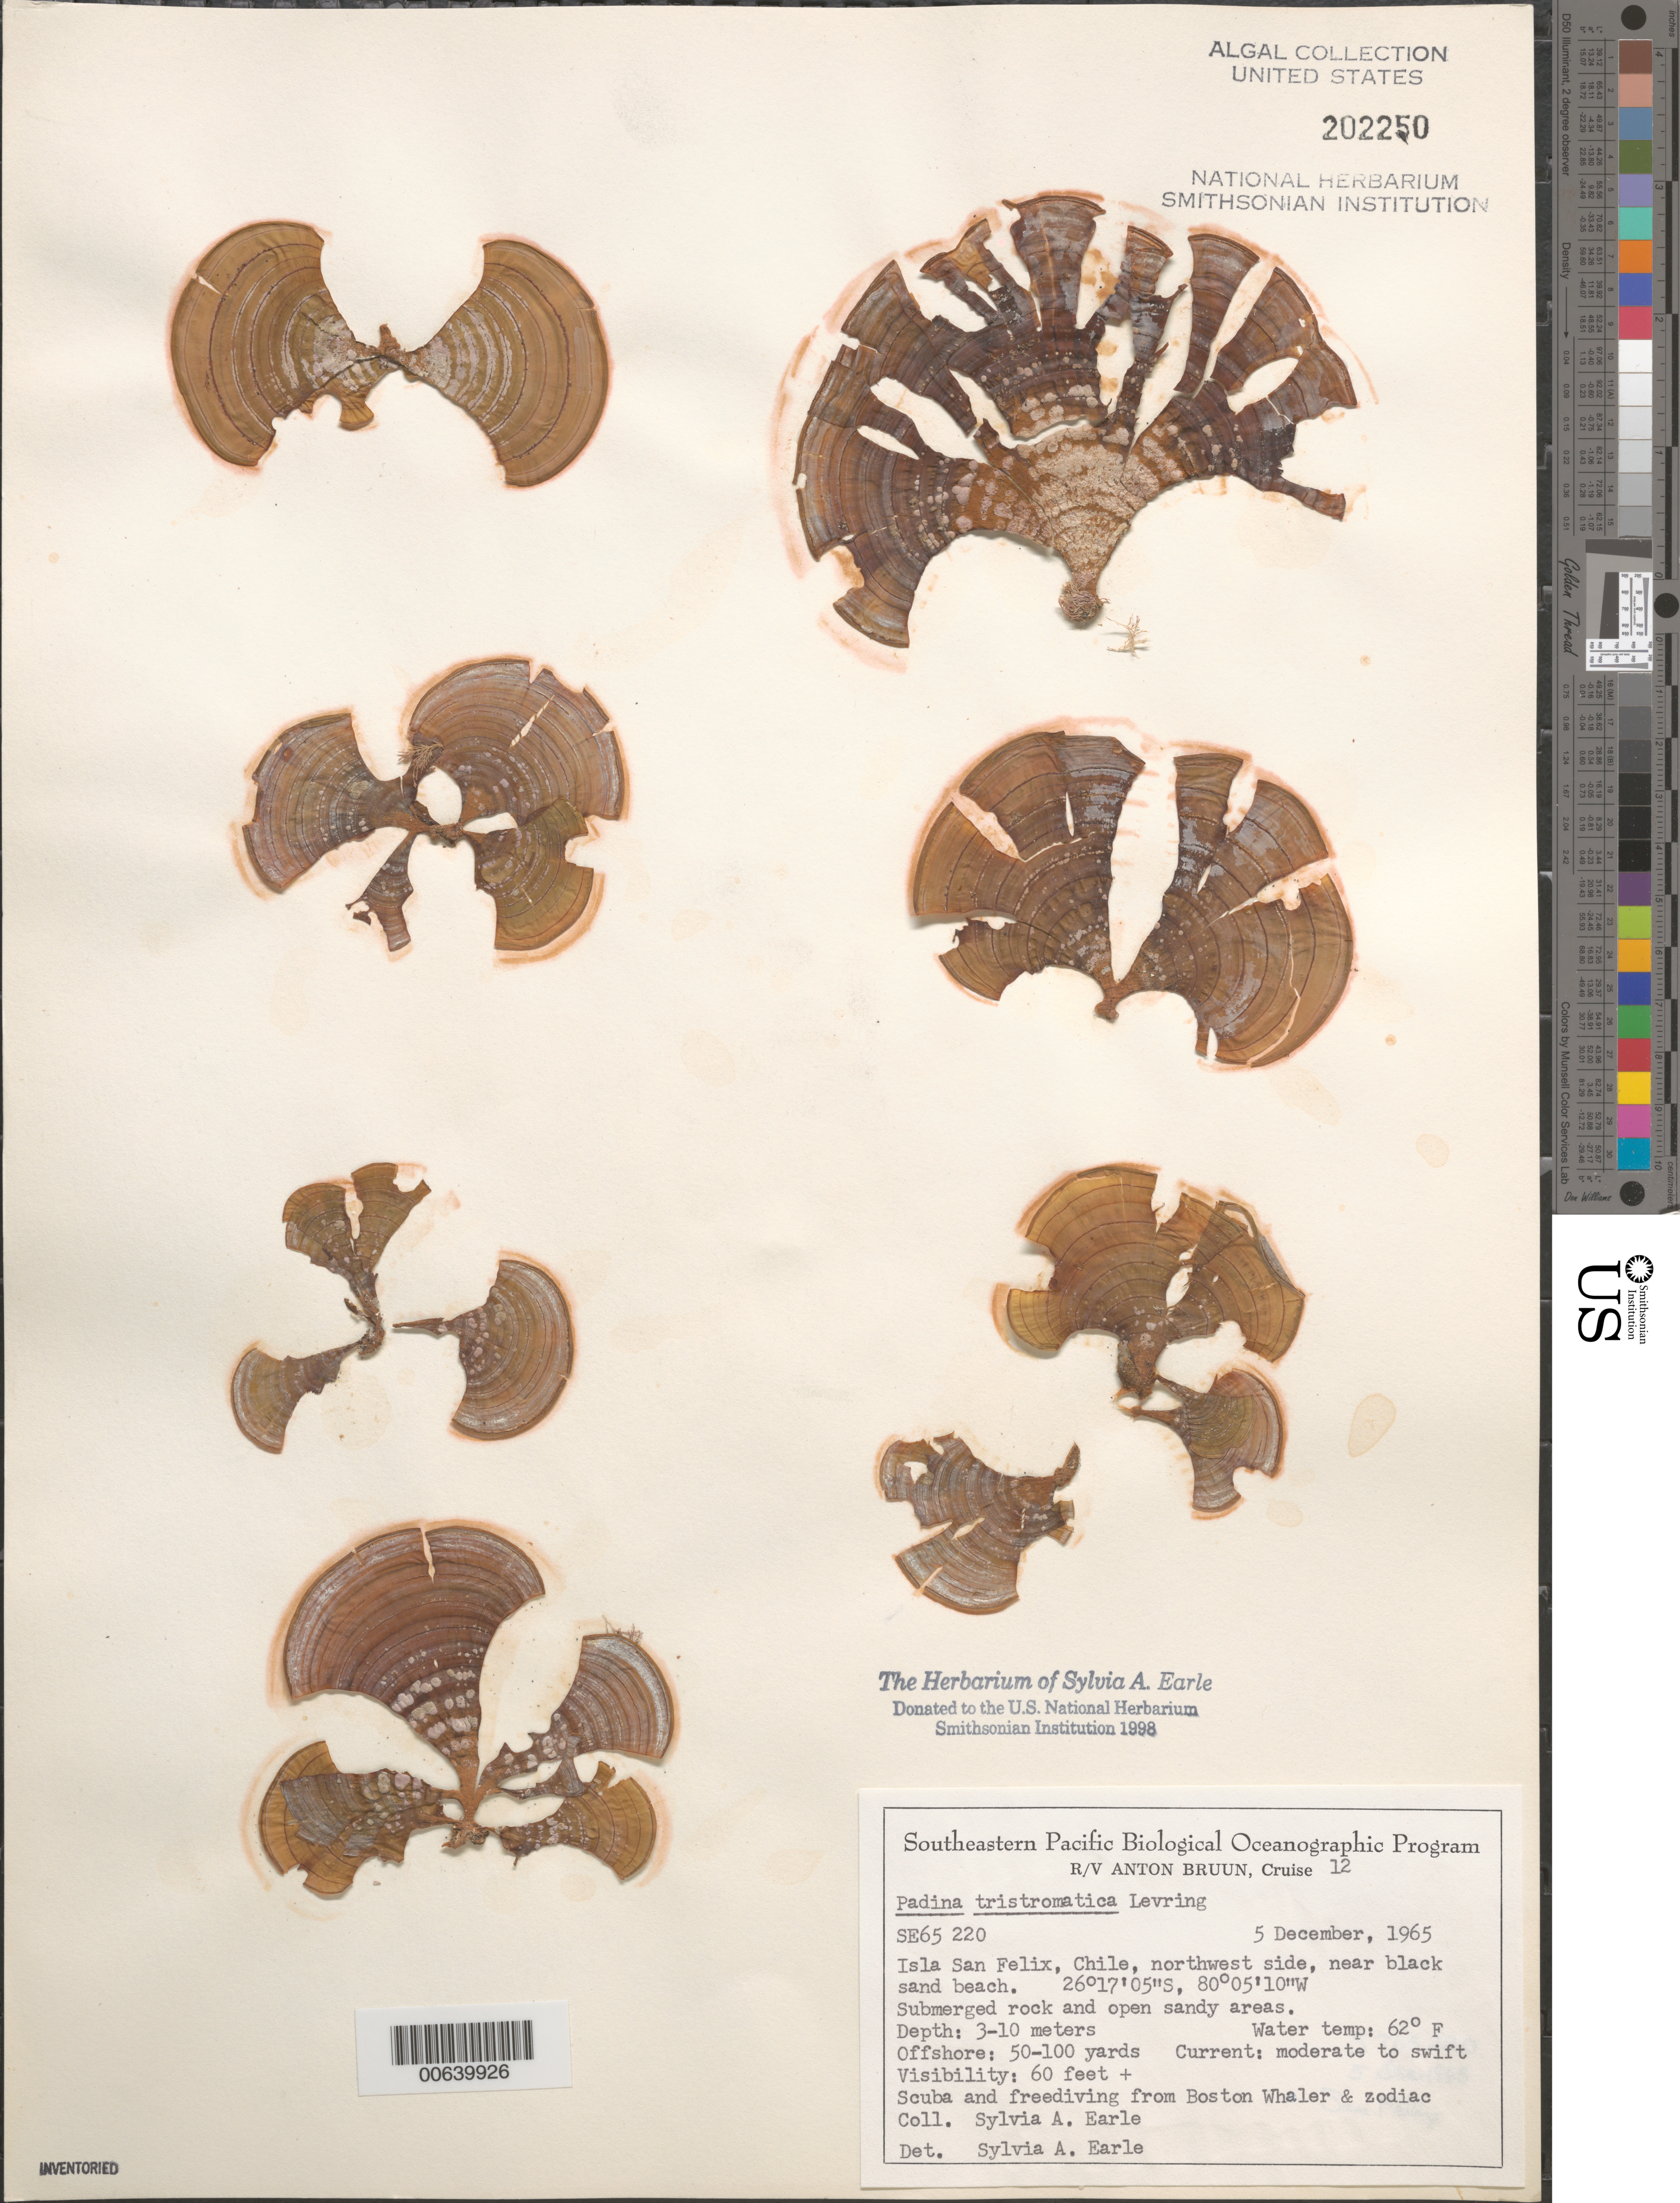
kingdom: Chromista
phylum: Ochrophyta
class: Phaeophyceae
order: Dictyotales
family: Dictyotaceae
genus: Padina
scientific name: Padina tristromatica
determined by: Earle, S. A.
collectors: S. A. Earle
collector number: SE 65220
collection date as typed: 05 Dec 1965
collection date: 1965-12-05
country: Chile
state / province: Atacama (III)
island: Isla San Felix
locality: Near black sand beach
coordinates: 26 17' 05" S, 80 05' 10" W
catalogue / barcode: US 202250